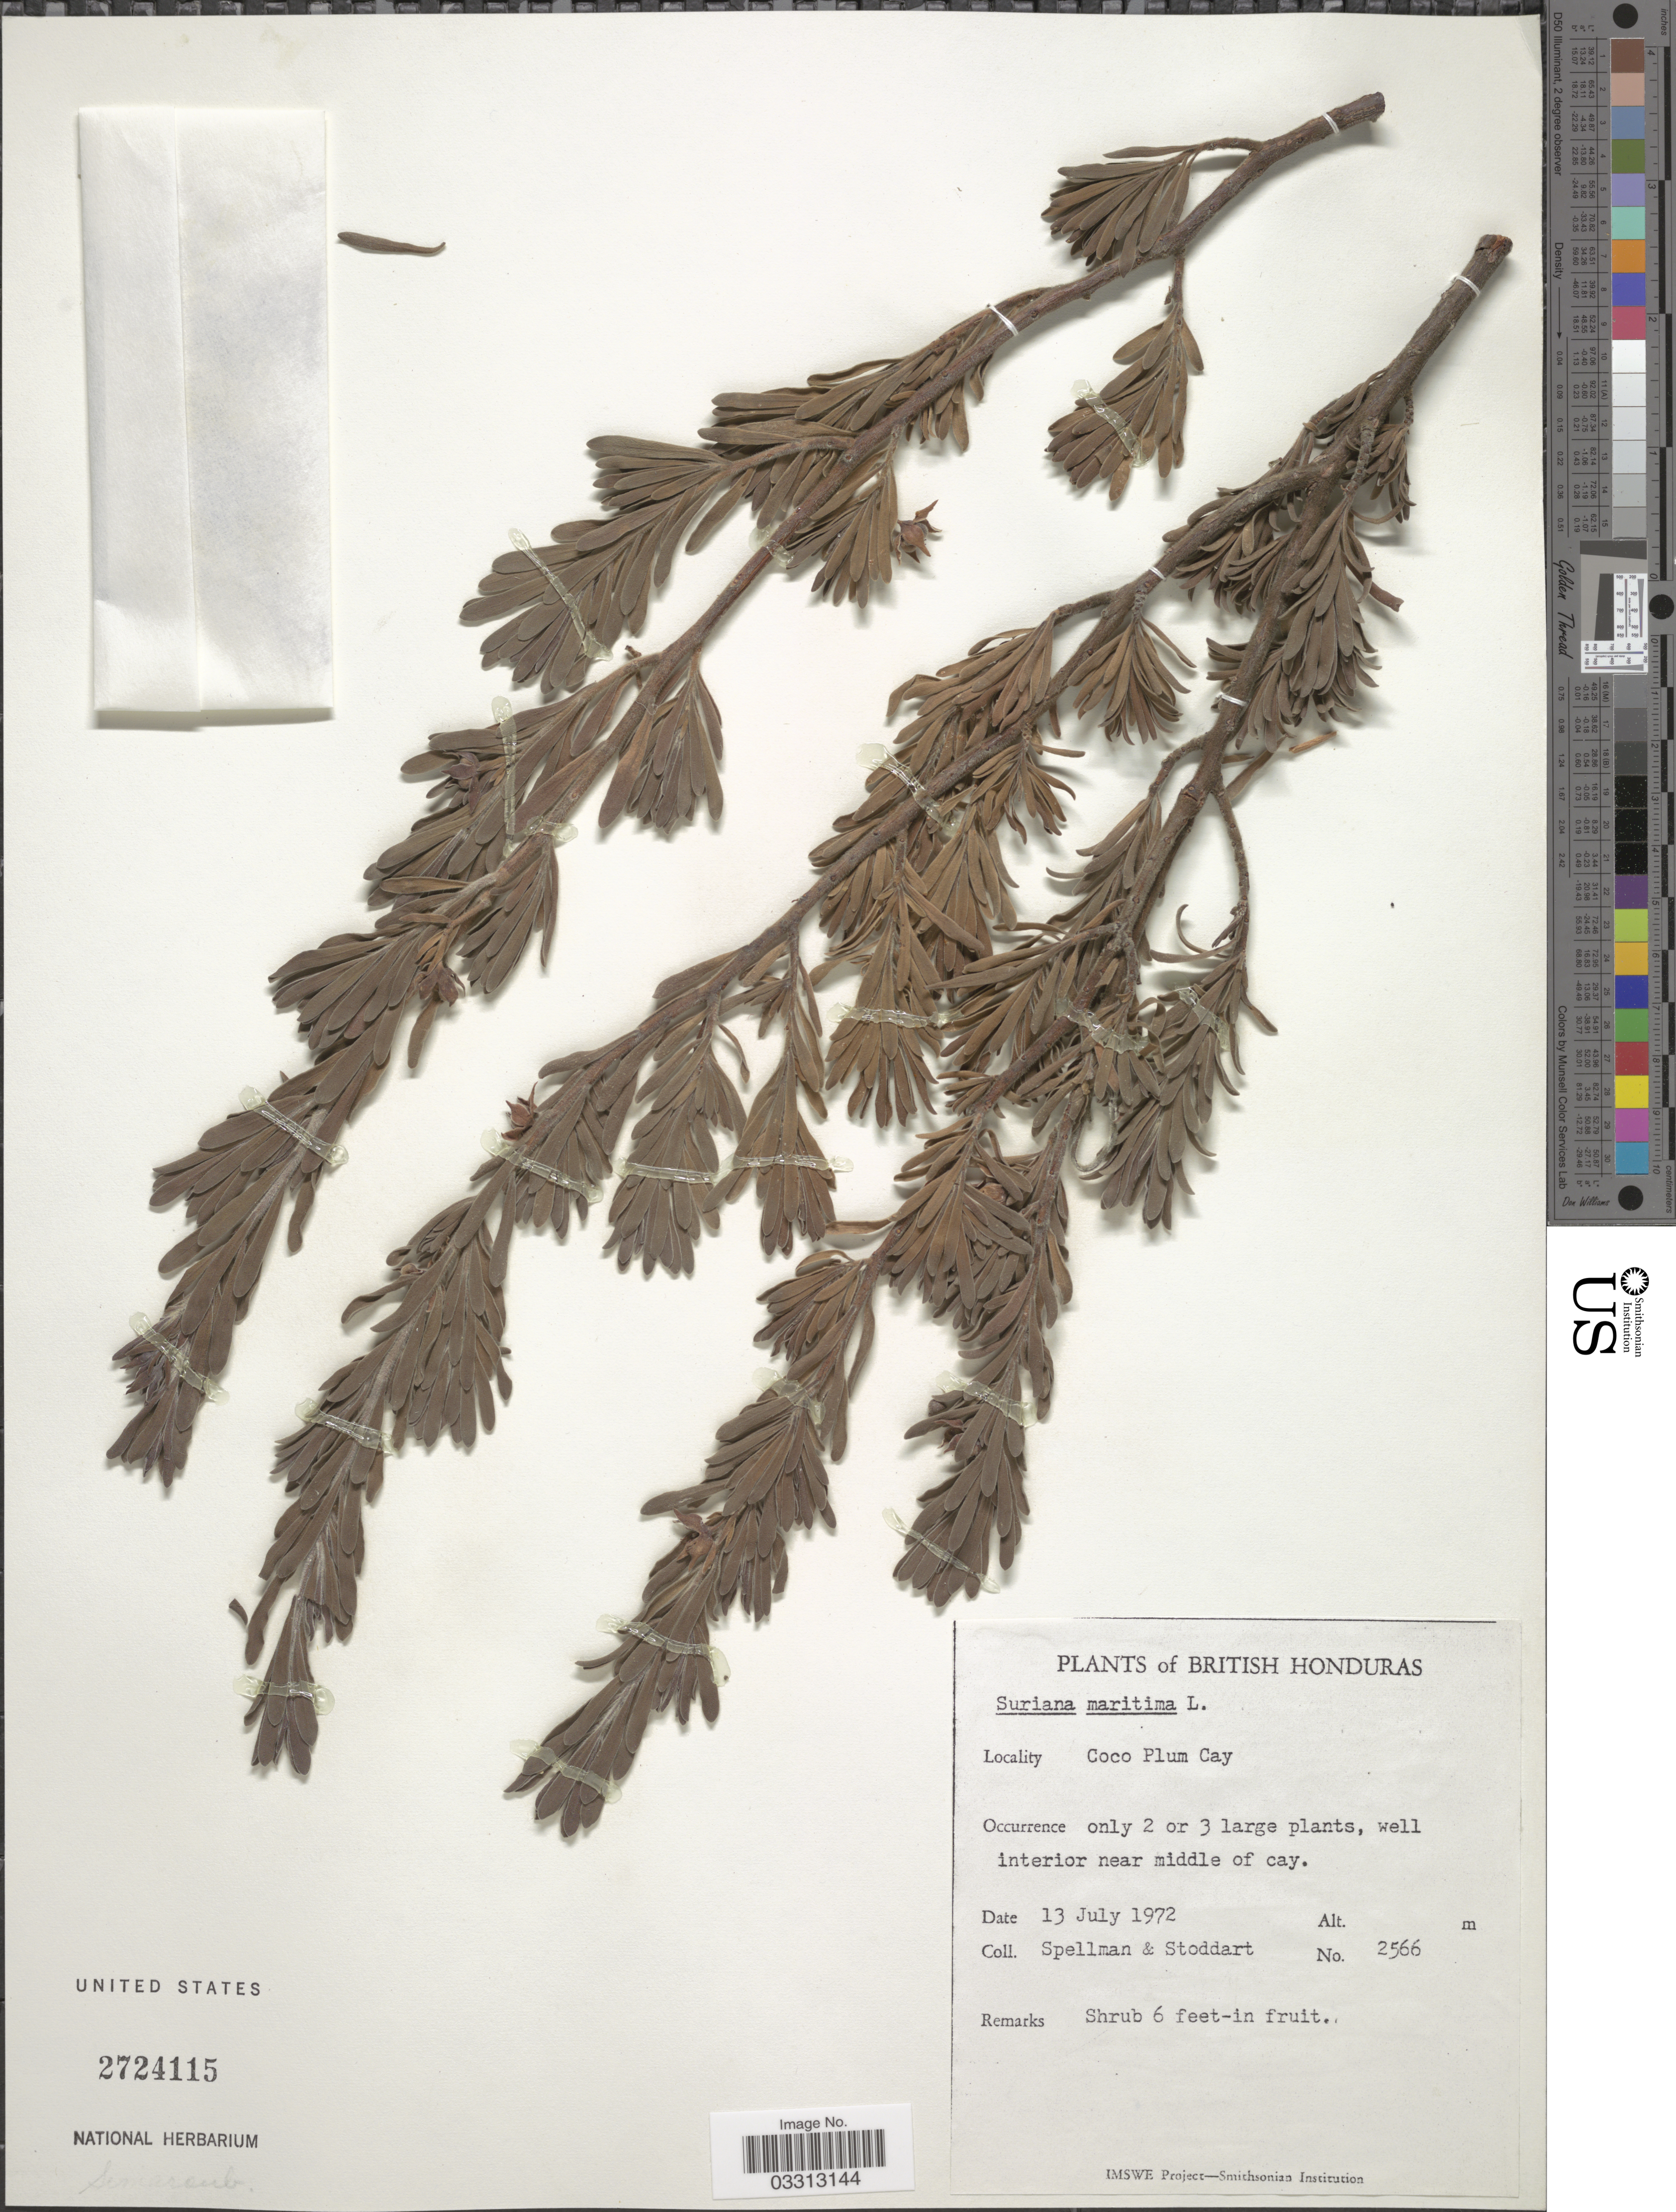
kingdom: Plantae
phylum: Tracheophyta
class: Magnoliopsida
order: Fabales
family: Surianaceae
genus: Suriana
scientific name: Suriana maritima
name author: L.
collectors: Spellman, -- & -. Stoddart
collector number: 2566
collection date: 1972-07-13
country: Belize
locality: British Honduras. Coco Plum Cay. Well interior near middle of cay.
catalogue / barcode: US 2724115